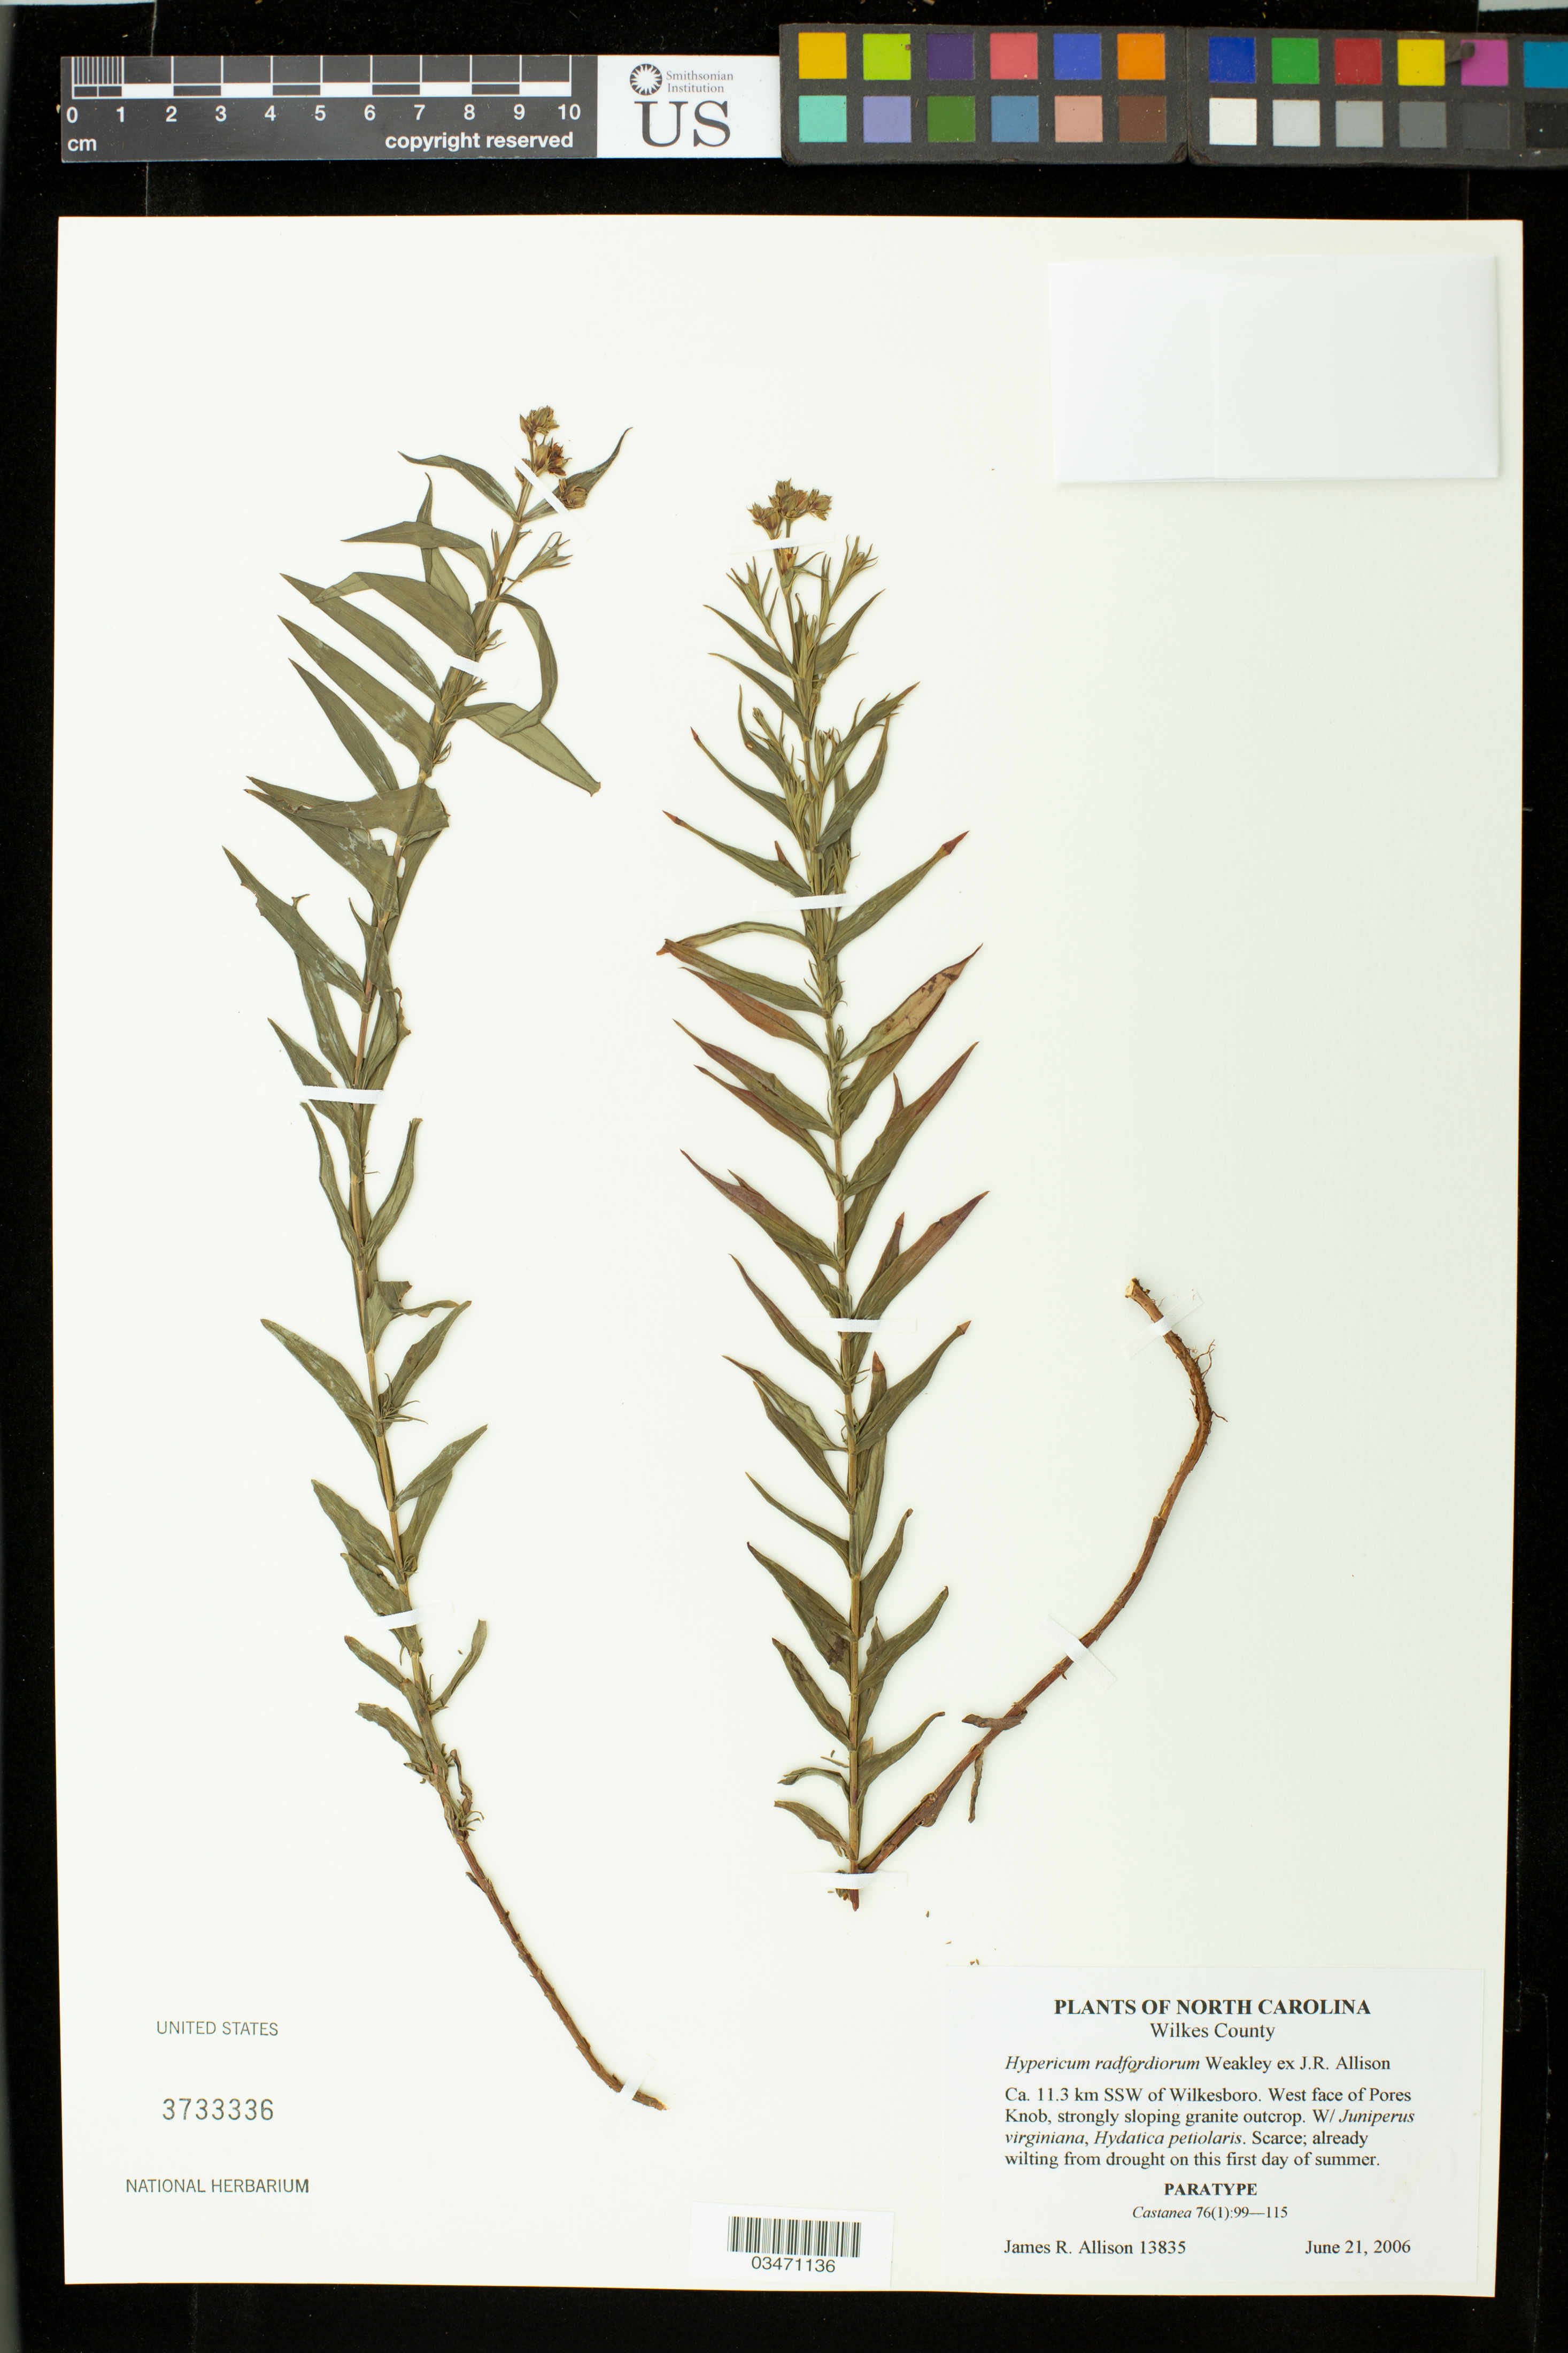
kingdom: Plantae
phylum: Tracheophyta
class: Magnoliopsida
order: Malpighiales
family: Hypericaceae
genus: Hypericum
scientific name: Hypericum radfordiorum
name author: Weakley ex J.R. Allison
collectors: J. R. Allison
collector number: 13835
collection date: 2006-07-21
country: United States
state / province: North Carolina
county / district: Wilkes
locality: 11.3 km SSW of Wilkesboro, W face of Pores Knob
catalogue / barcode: US 3733336